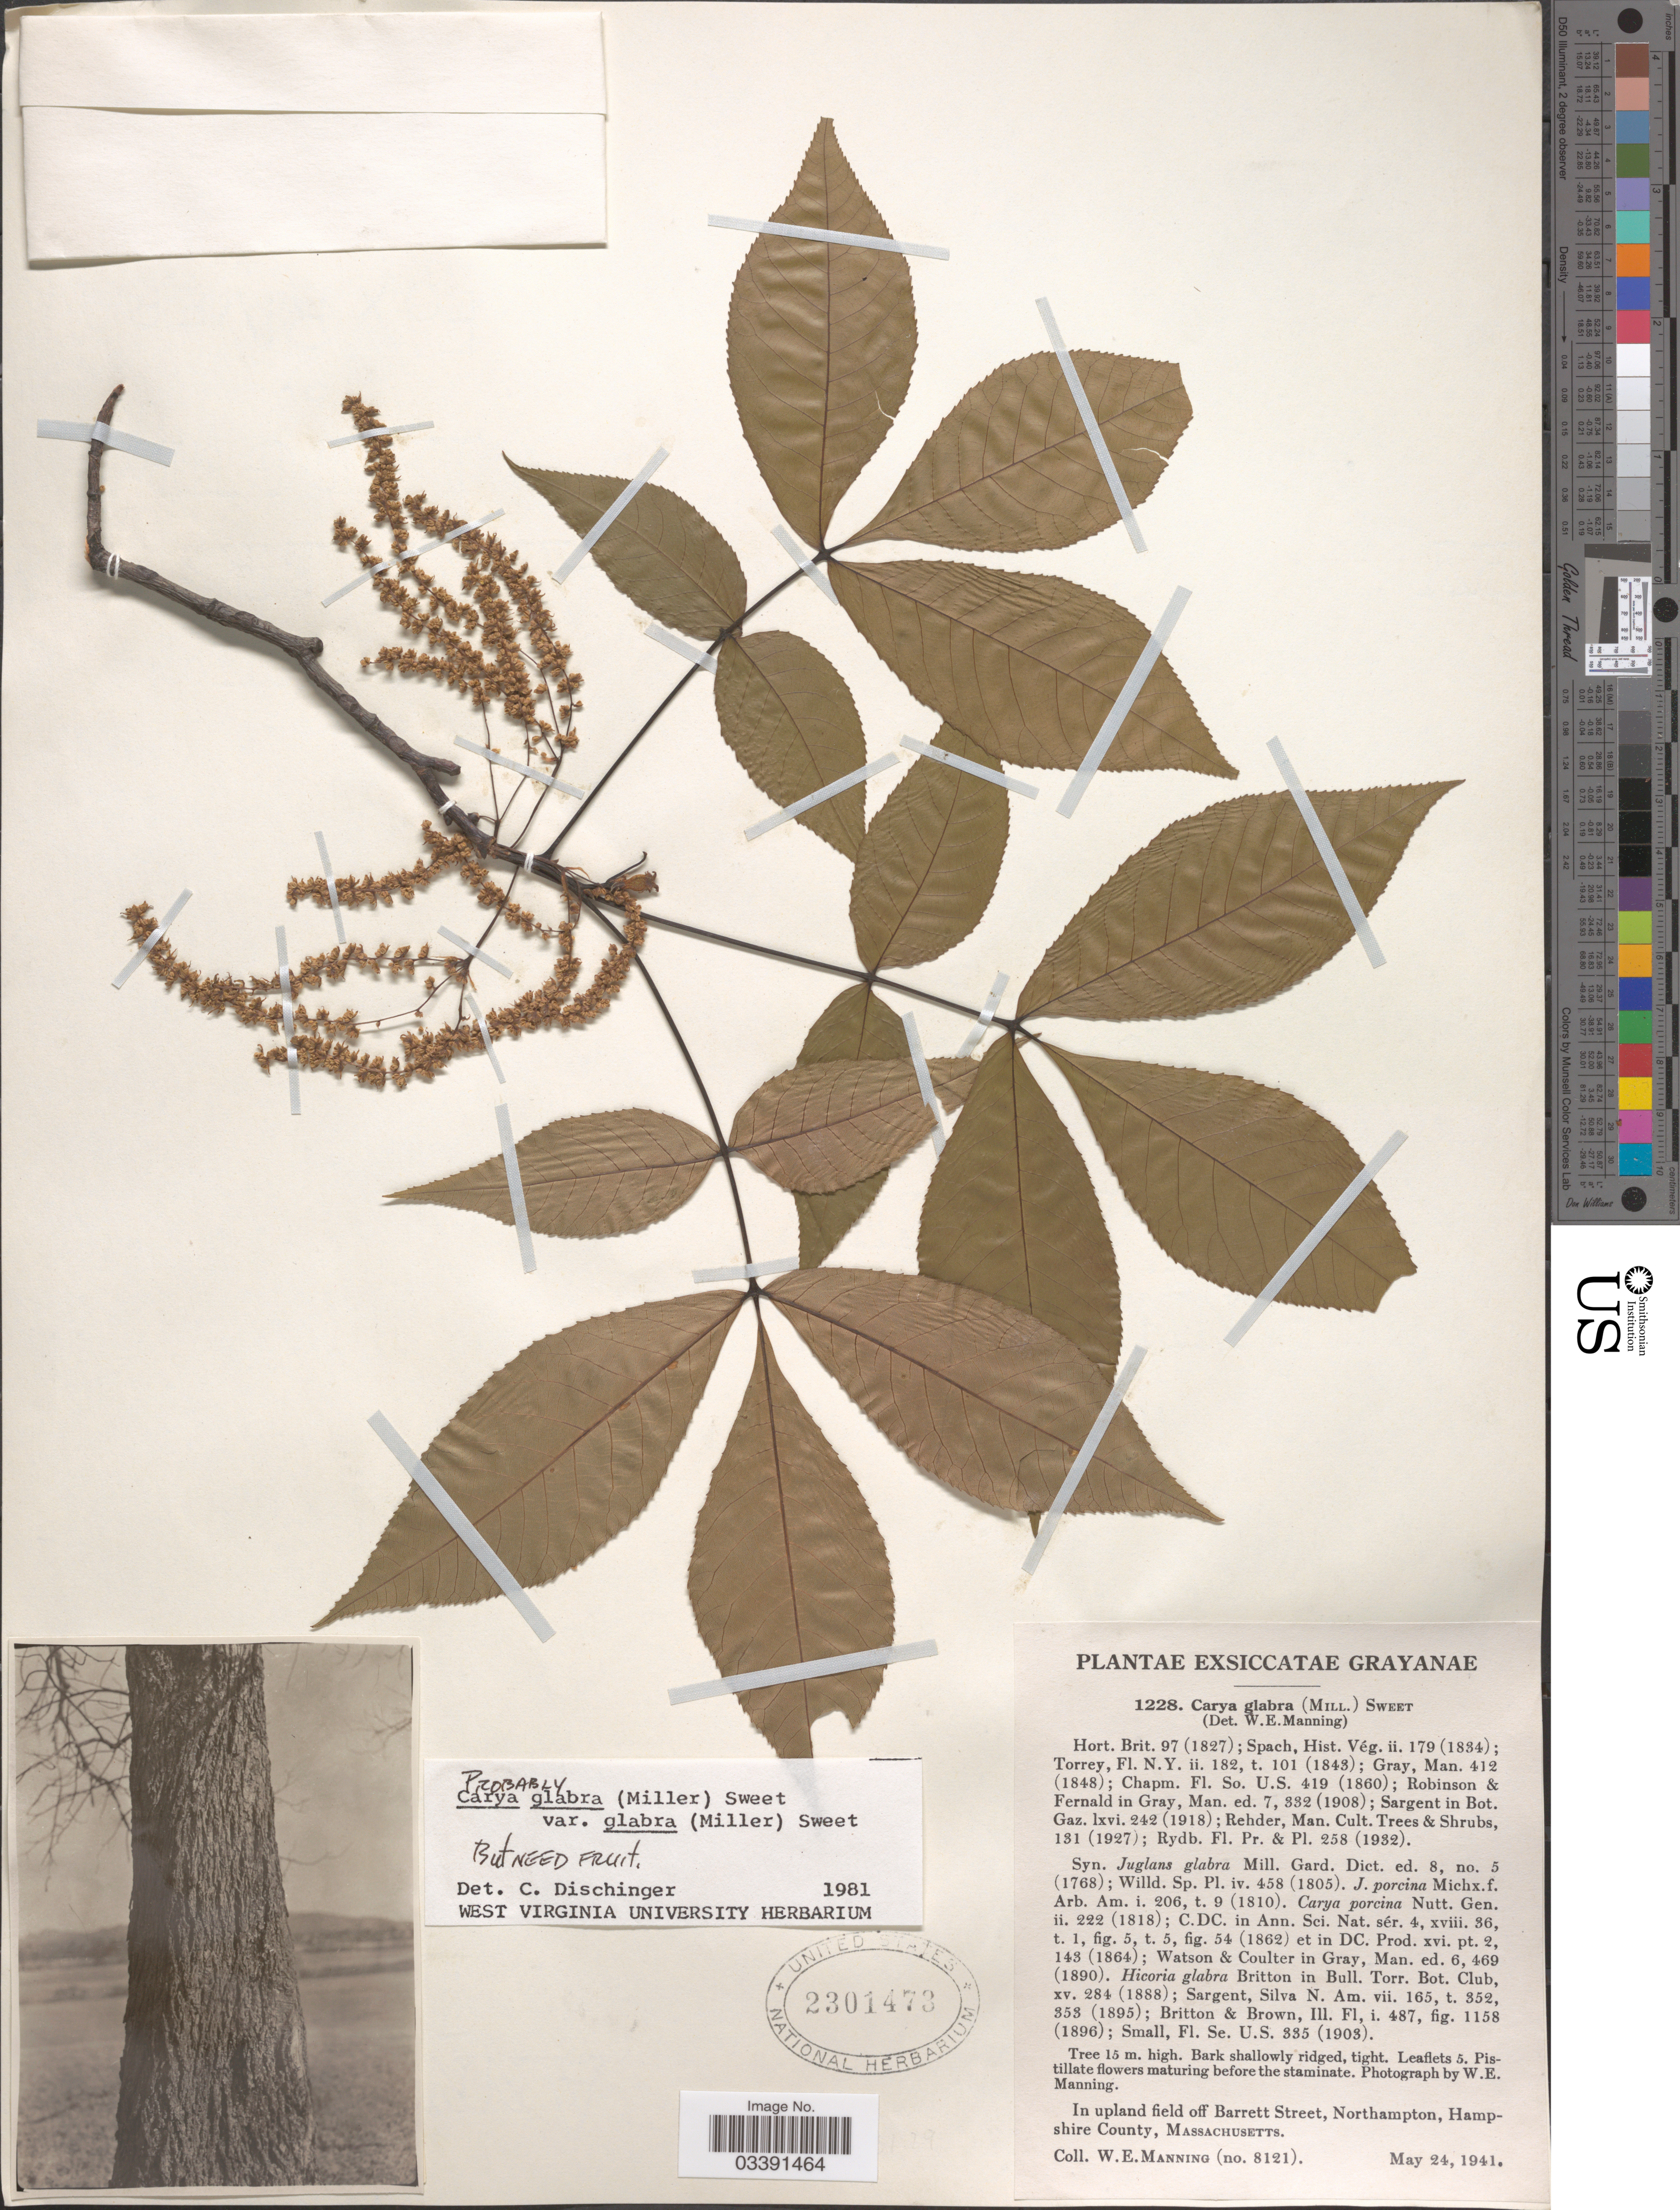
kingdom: Plantae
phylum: Tracheophyta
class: Magnoliopsida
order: Fagales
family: Juglandaceae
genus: Carya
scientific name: Carya glabra var. glabra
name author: (Mill.) Sweet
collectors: W. Manning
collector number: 8121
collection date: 1941-05-24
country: United States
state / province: Massachusetts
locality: In upland field off Barrett Street, Northampton, Hampshire County.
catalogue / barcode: US 2301473